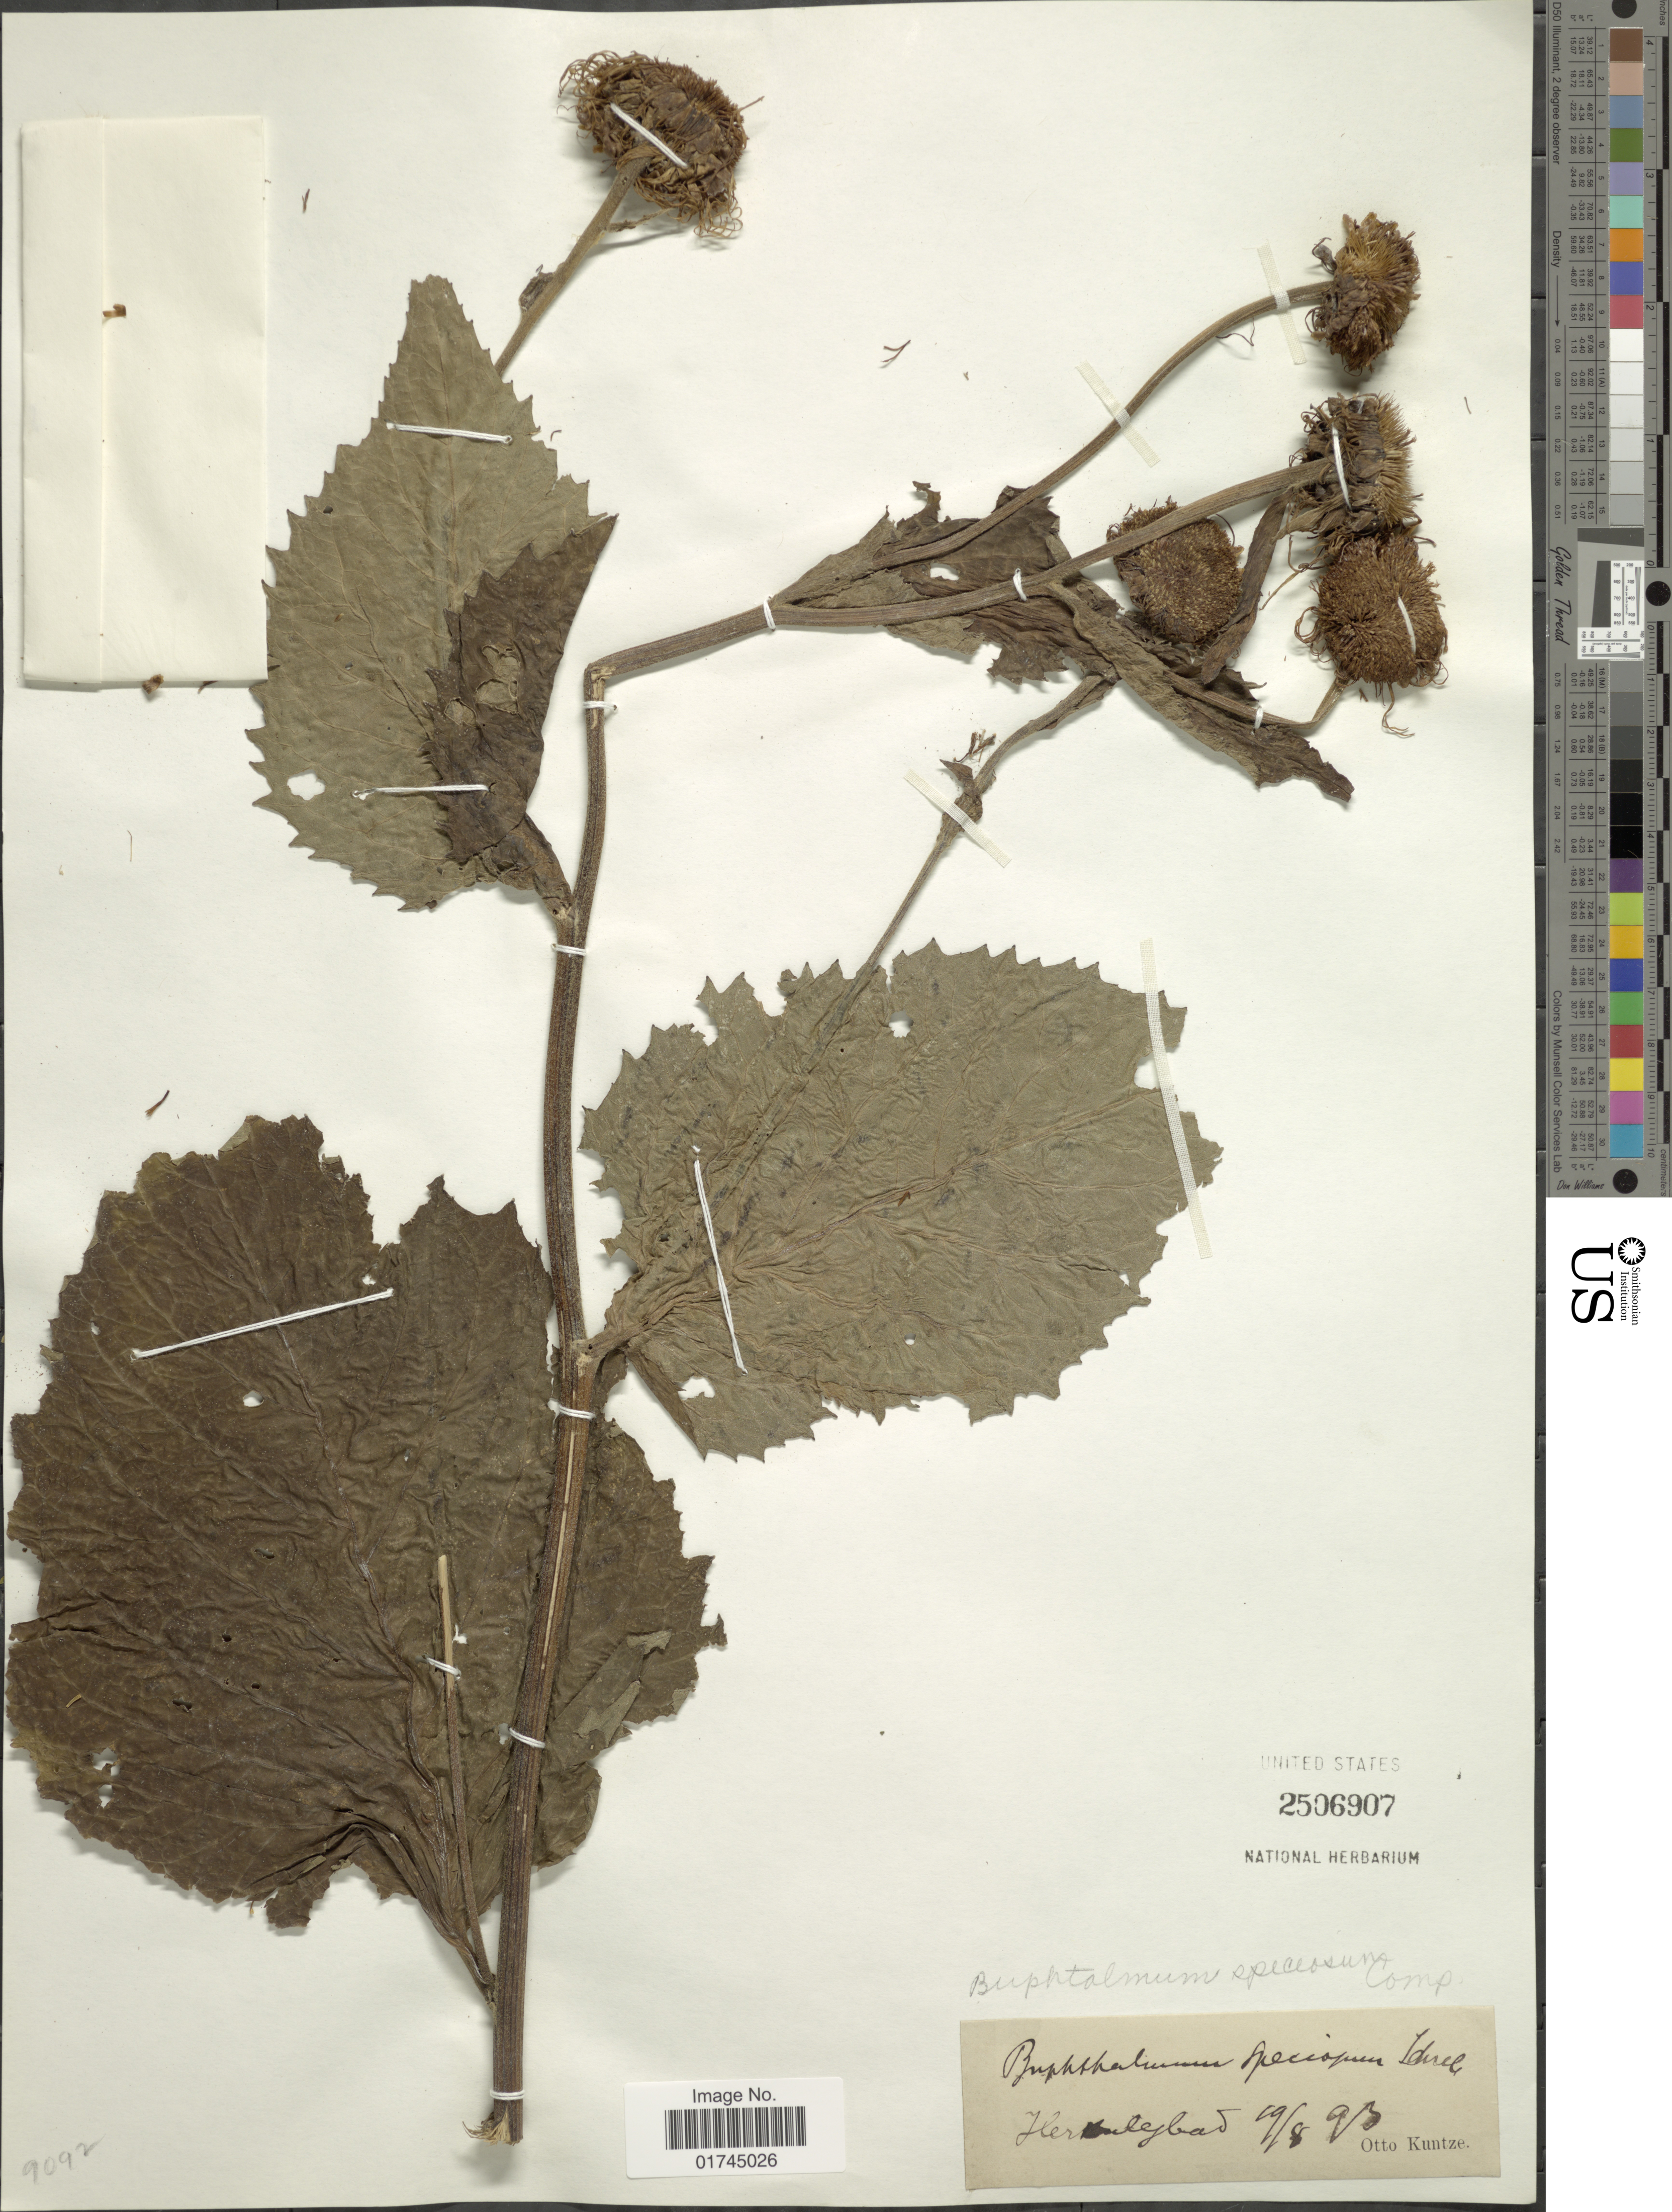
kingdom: Plantae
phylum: Tracheophyta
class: Magnoliopsida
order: Asterales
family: Asteraceae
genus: Buphthalmum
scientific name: Buphthalmum speciosum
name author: Schreb.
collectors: C.E.O. Kuntze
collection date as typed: Transcribed d/m/y: 19/8/93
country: Romania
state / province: Caras-Severin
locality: Herkulesbad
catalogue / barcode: US 2506907